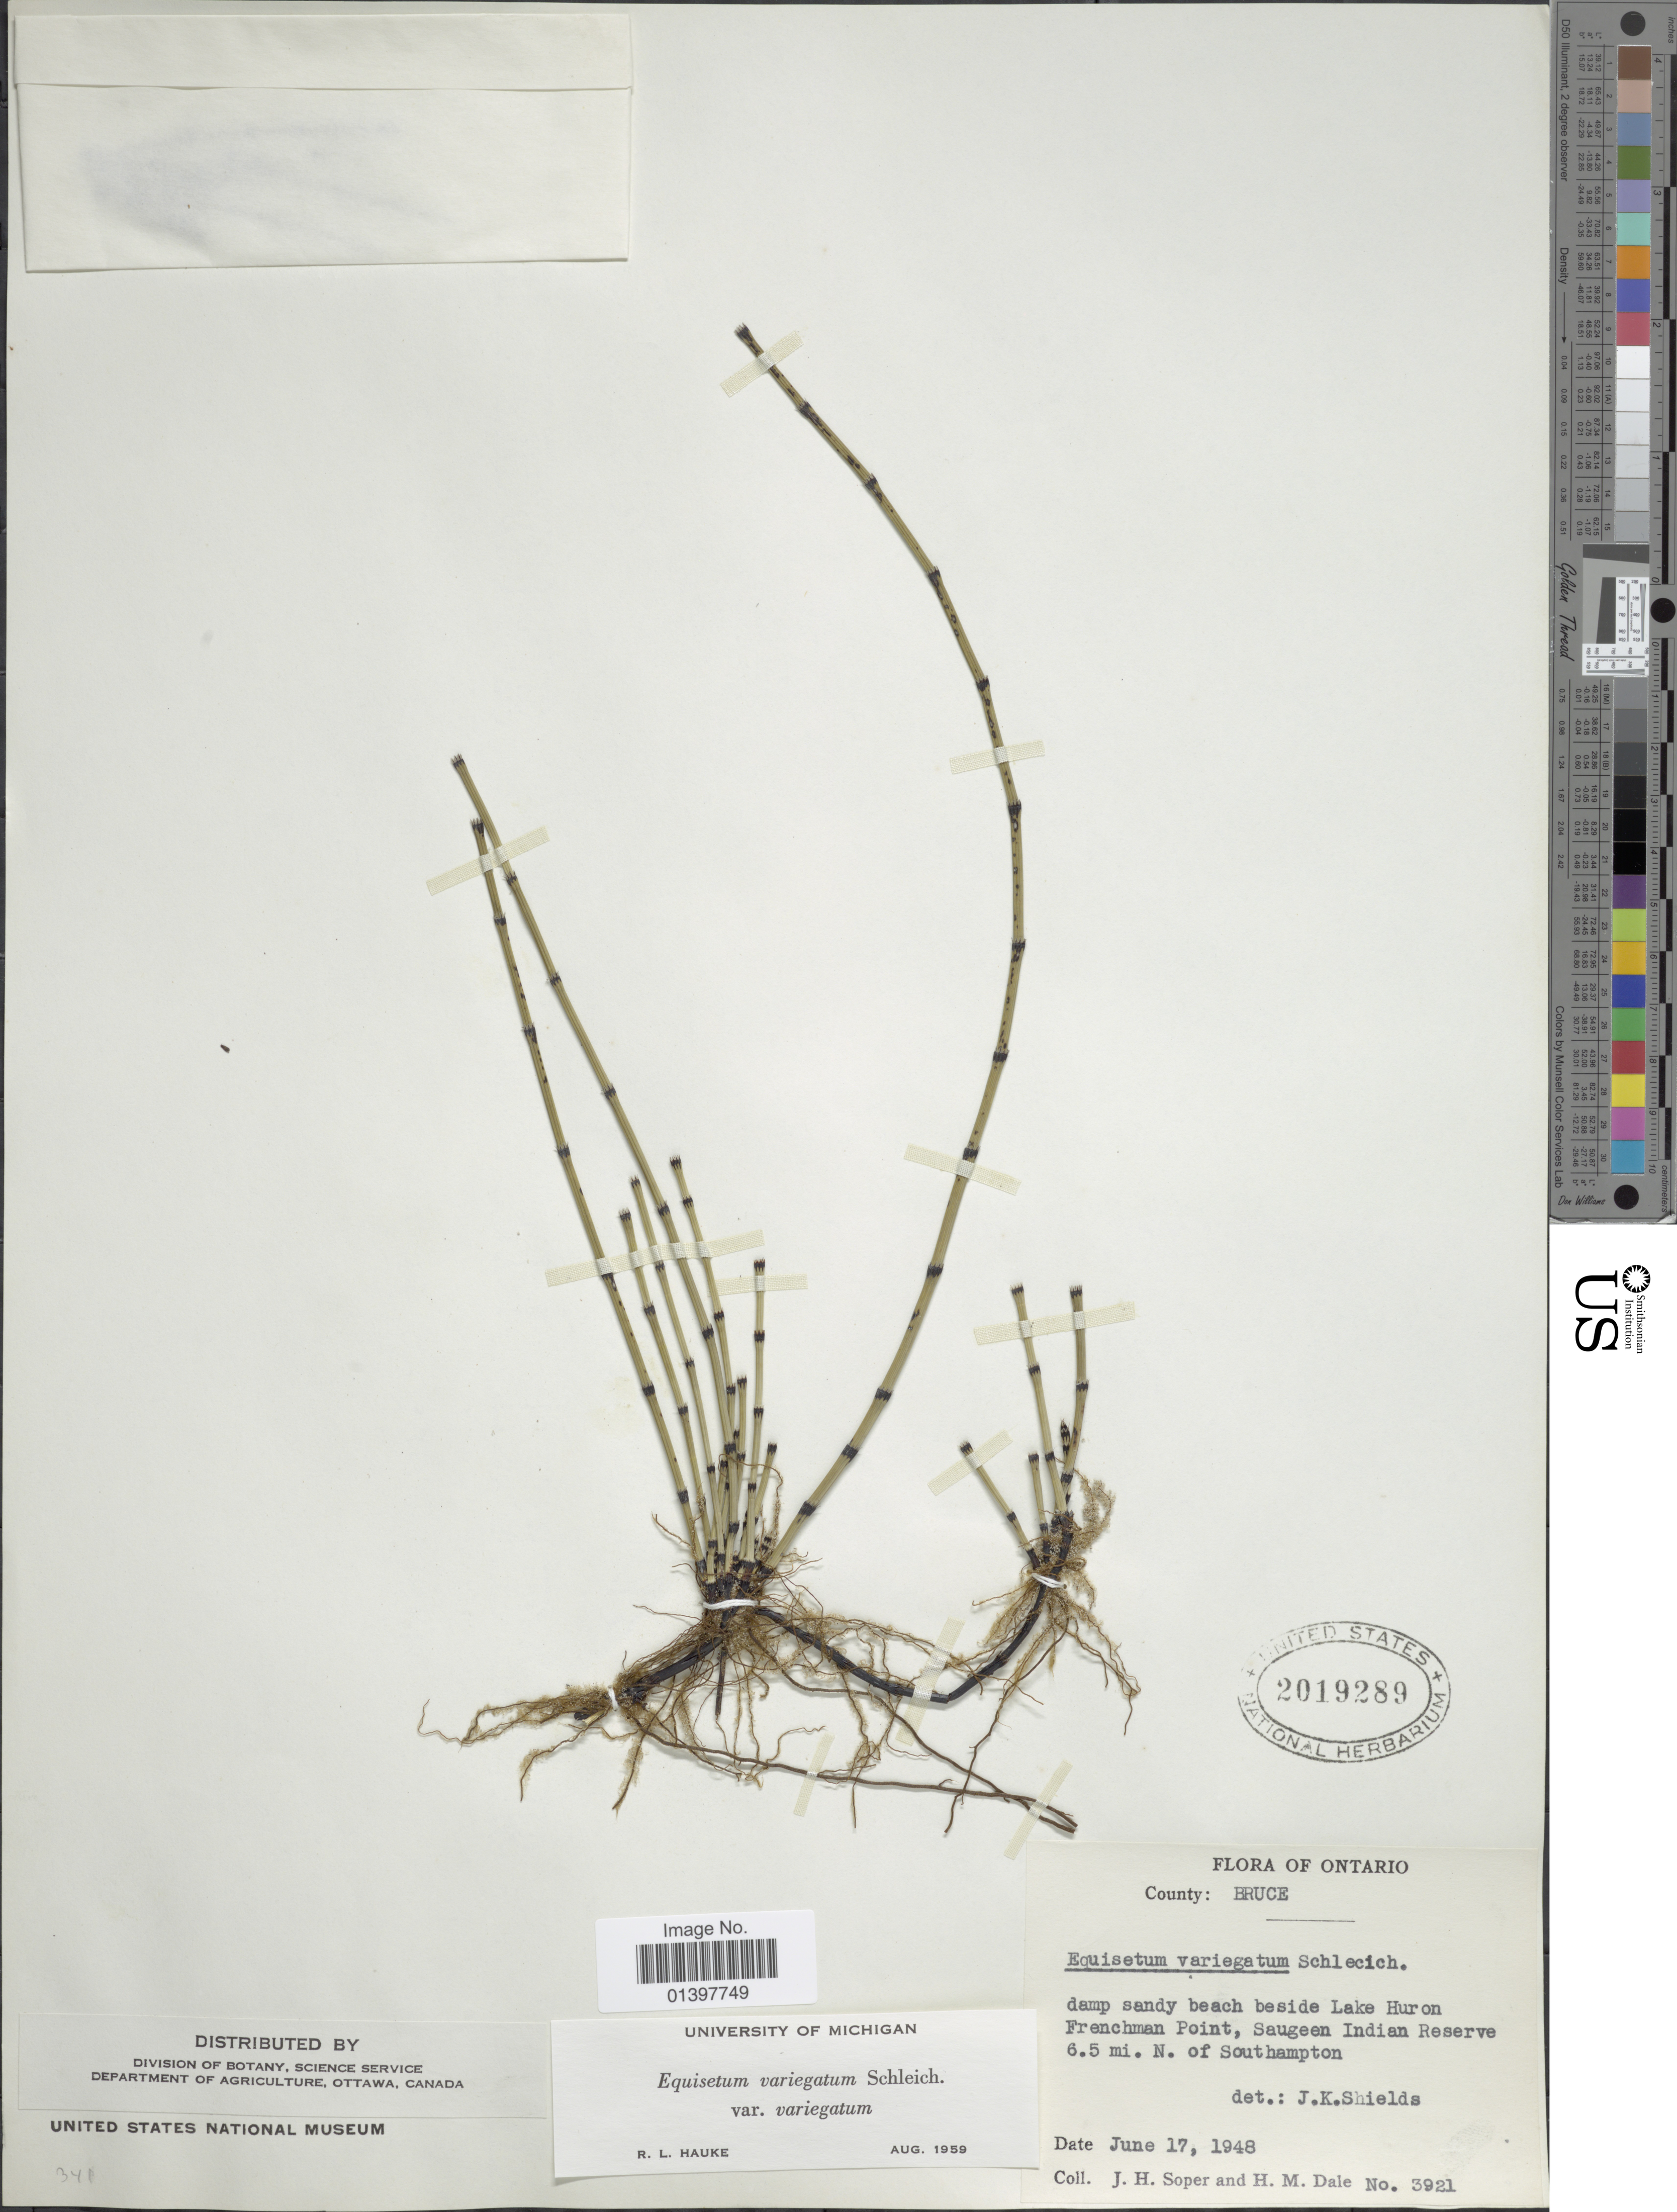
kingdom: Plantae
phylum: Tracheophyta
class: Polypodiopsida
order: Equisetales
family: Equisetaceae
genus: Equisetum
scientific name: Equisetum variegatum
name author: Schleich. ex F. Weber & D. Mohr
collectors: J. H. Soper & H. M. Dale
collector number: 3921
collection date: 1948-06-17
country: Canada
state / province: Ontario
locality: Bruce County, damp sandy beach beside Lake Huron Frechman Point, Saugeen Indian Reserve 6.5 mi. N. of Southampton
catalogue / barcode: US 2019289